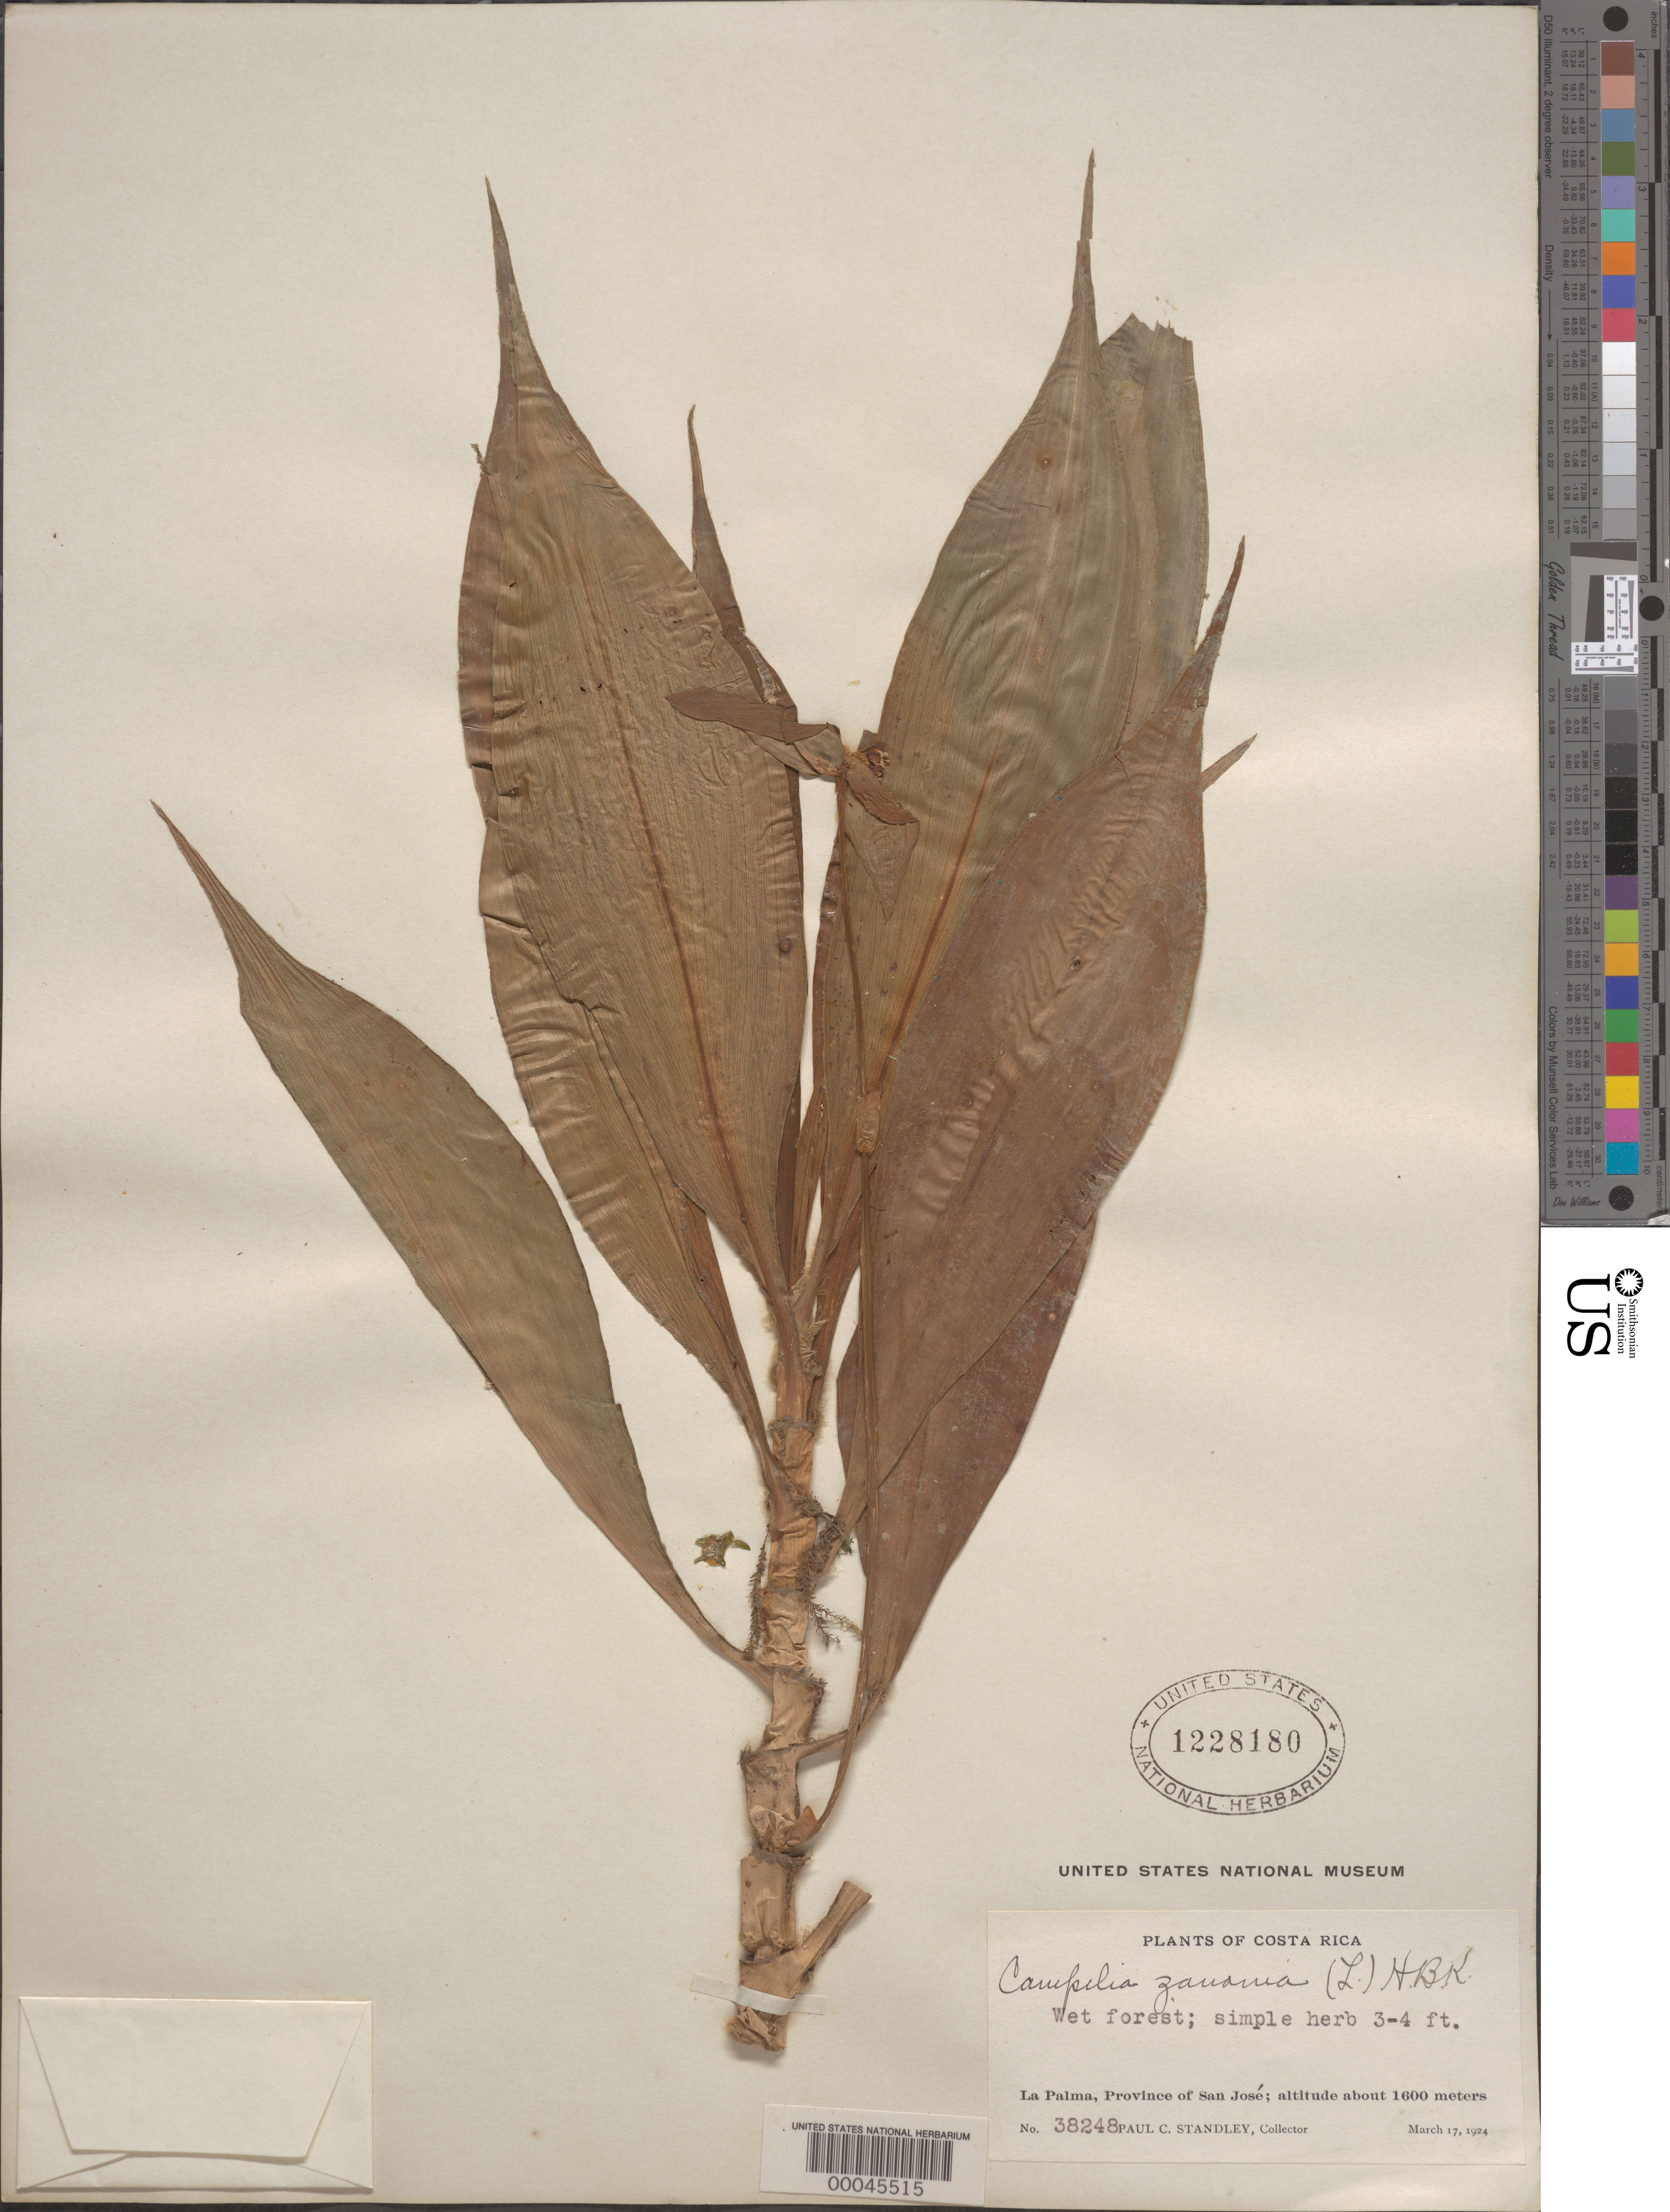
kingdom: Plantae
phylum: Tracheophyta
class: Liliopsida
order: Commelinales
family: Commelinaceae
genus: Tradescantia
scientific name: Tradescantia zanonia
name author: (L.) Sw.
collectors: P. C. Standley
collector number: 38248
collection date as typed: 17 Mar 1924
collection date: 1924-03-17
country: Costa Rica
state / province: San José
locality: La palma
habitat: Wet forest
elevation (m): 1600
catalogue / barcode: US 1228180